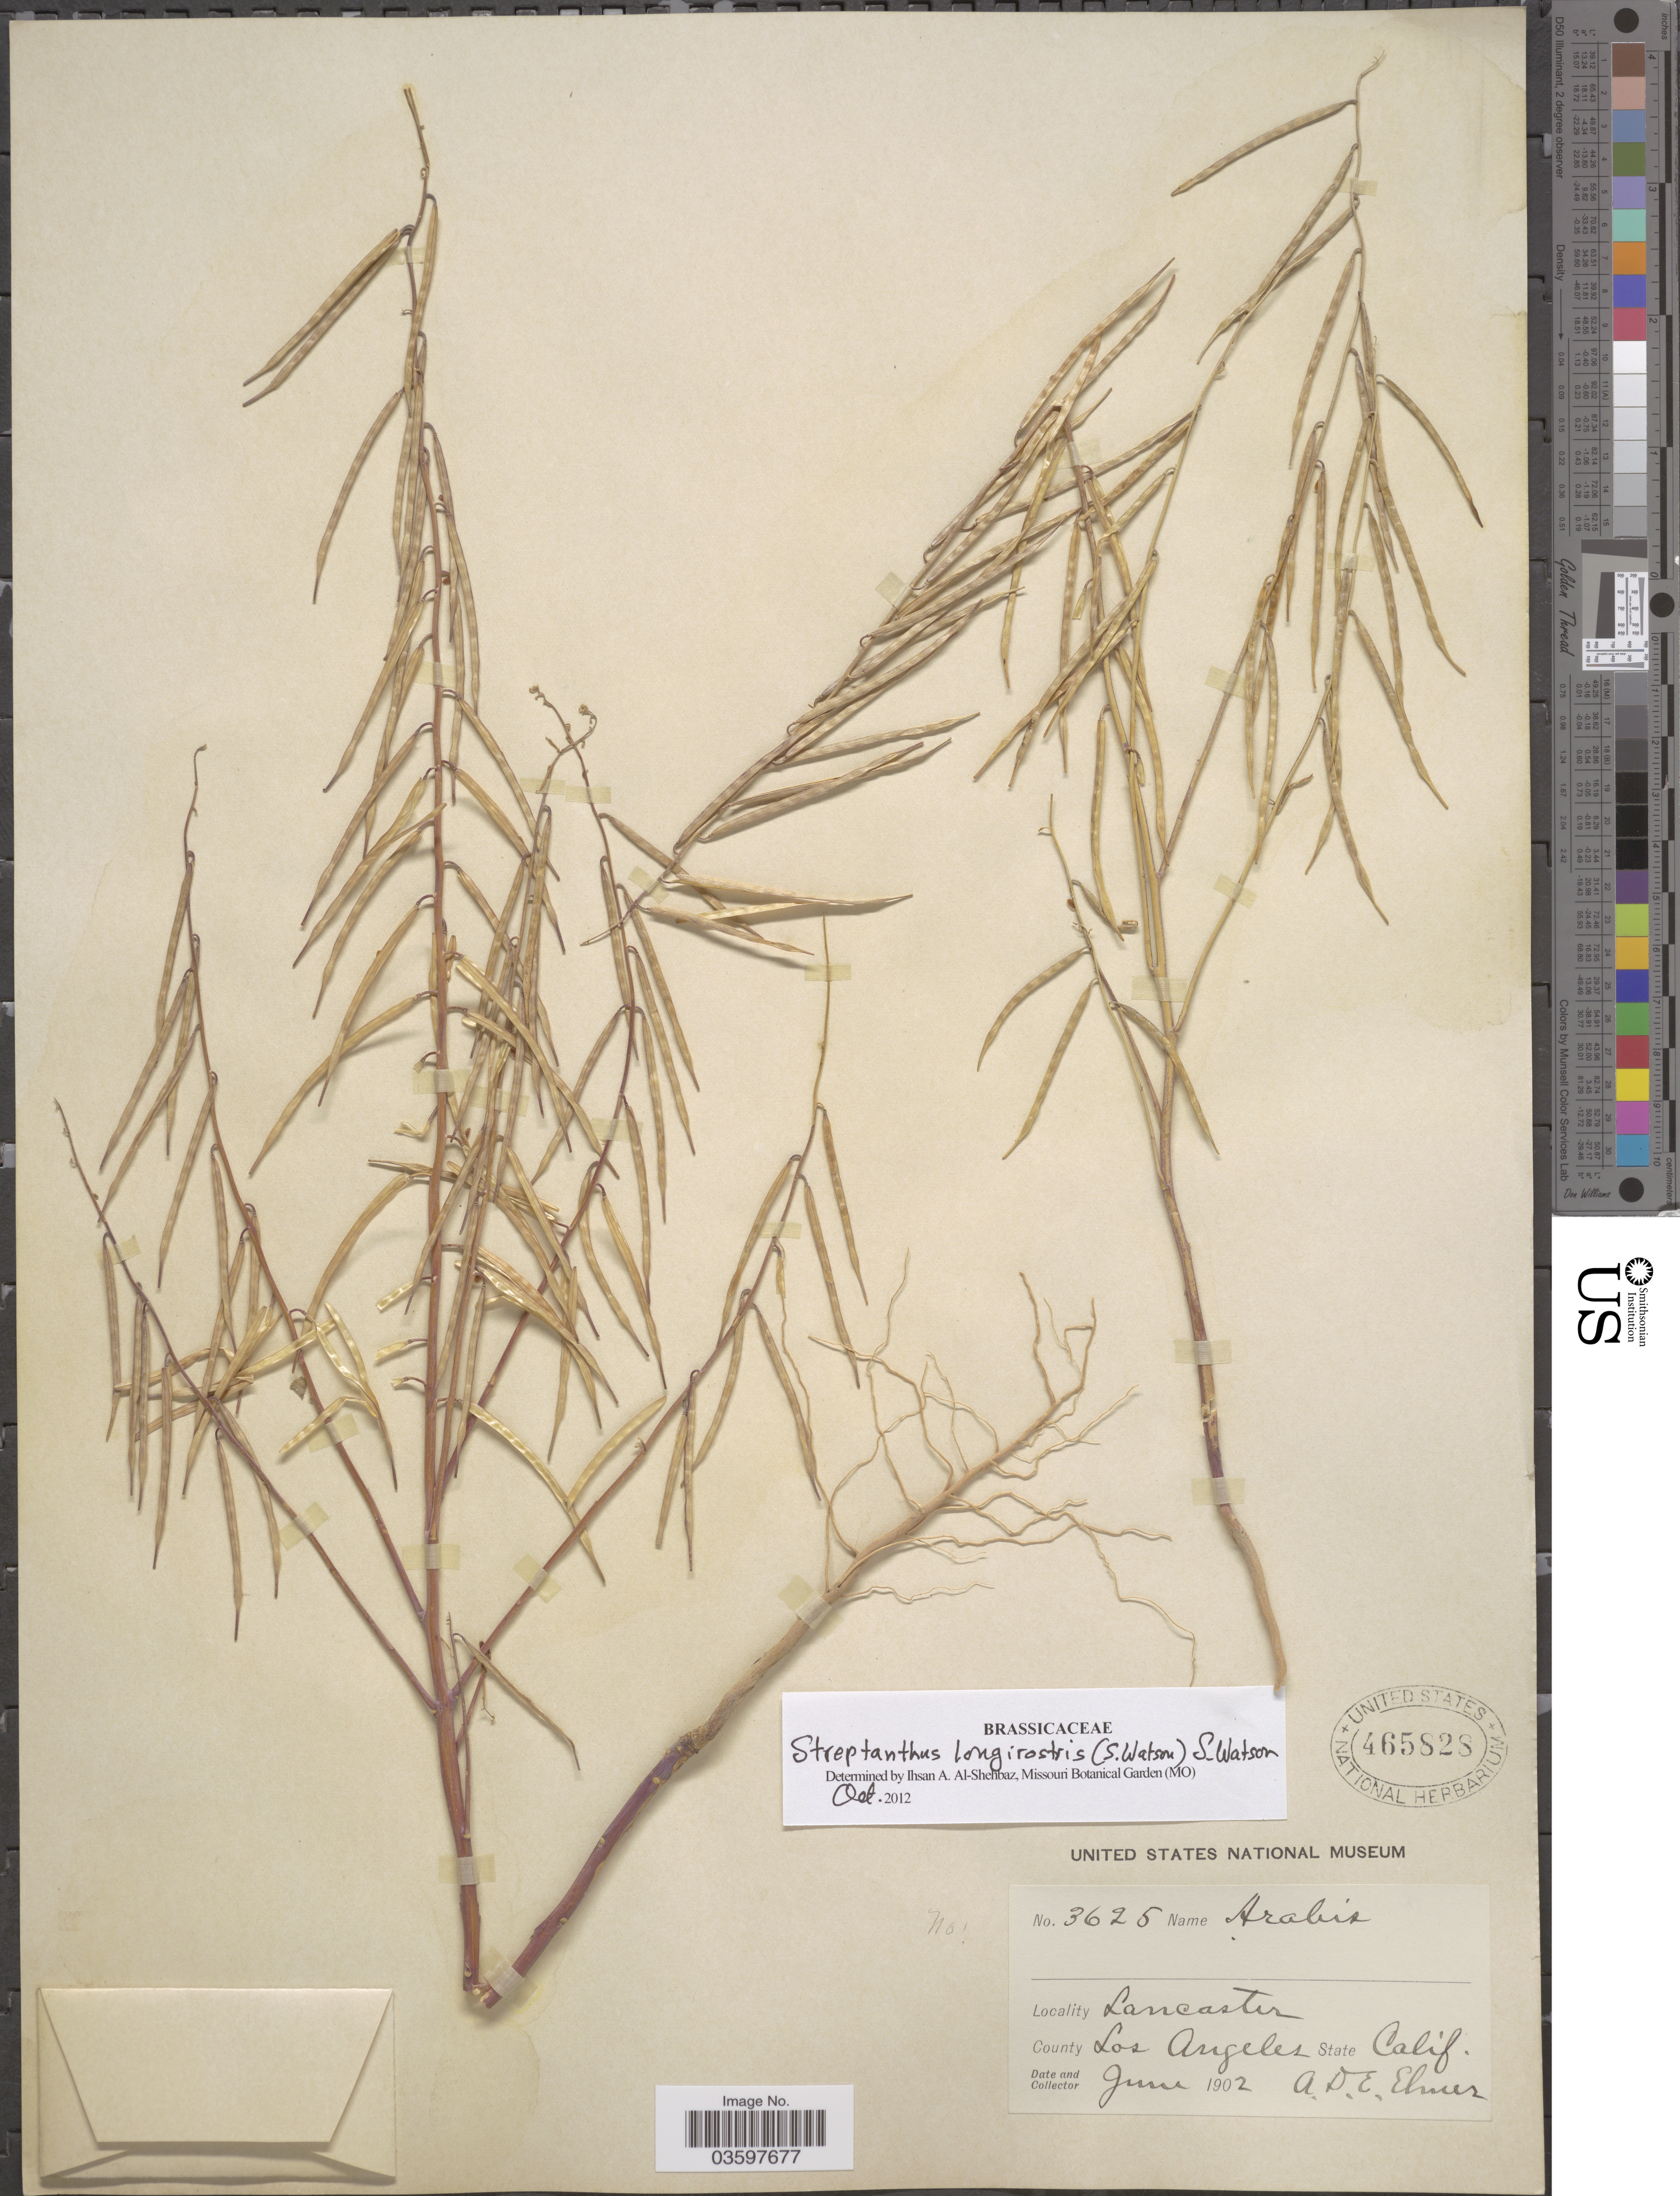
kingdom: Plantae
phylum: Tracheophyta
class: Magnoliopsida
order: Brassicales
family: Brassicaceae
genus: Streptanthus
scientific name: Streptanthus longirostris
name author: (S. Watson) S. Watson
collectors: A. D. E. Elmer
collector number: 3625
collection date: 1902-06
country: United States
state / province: California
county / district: Los Angeles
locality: Lancaster. County Los Angeles.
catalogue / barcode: US 465828